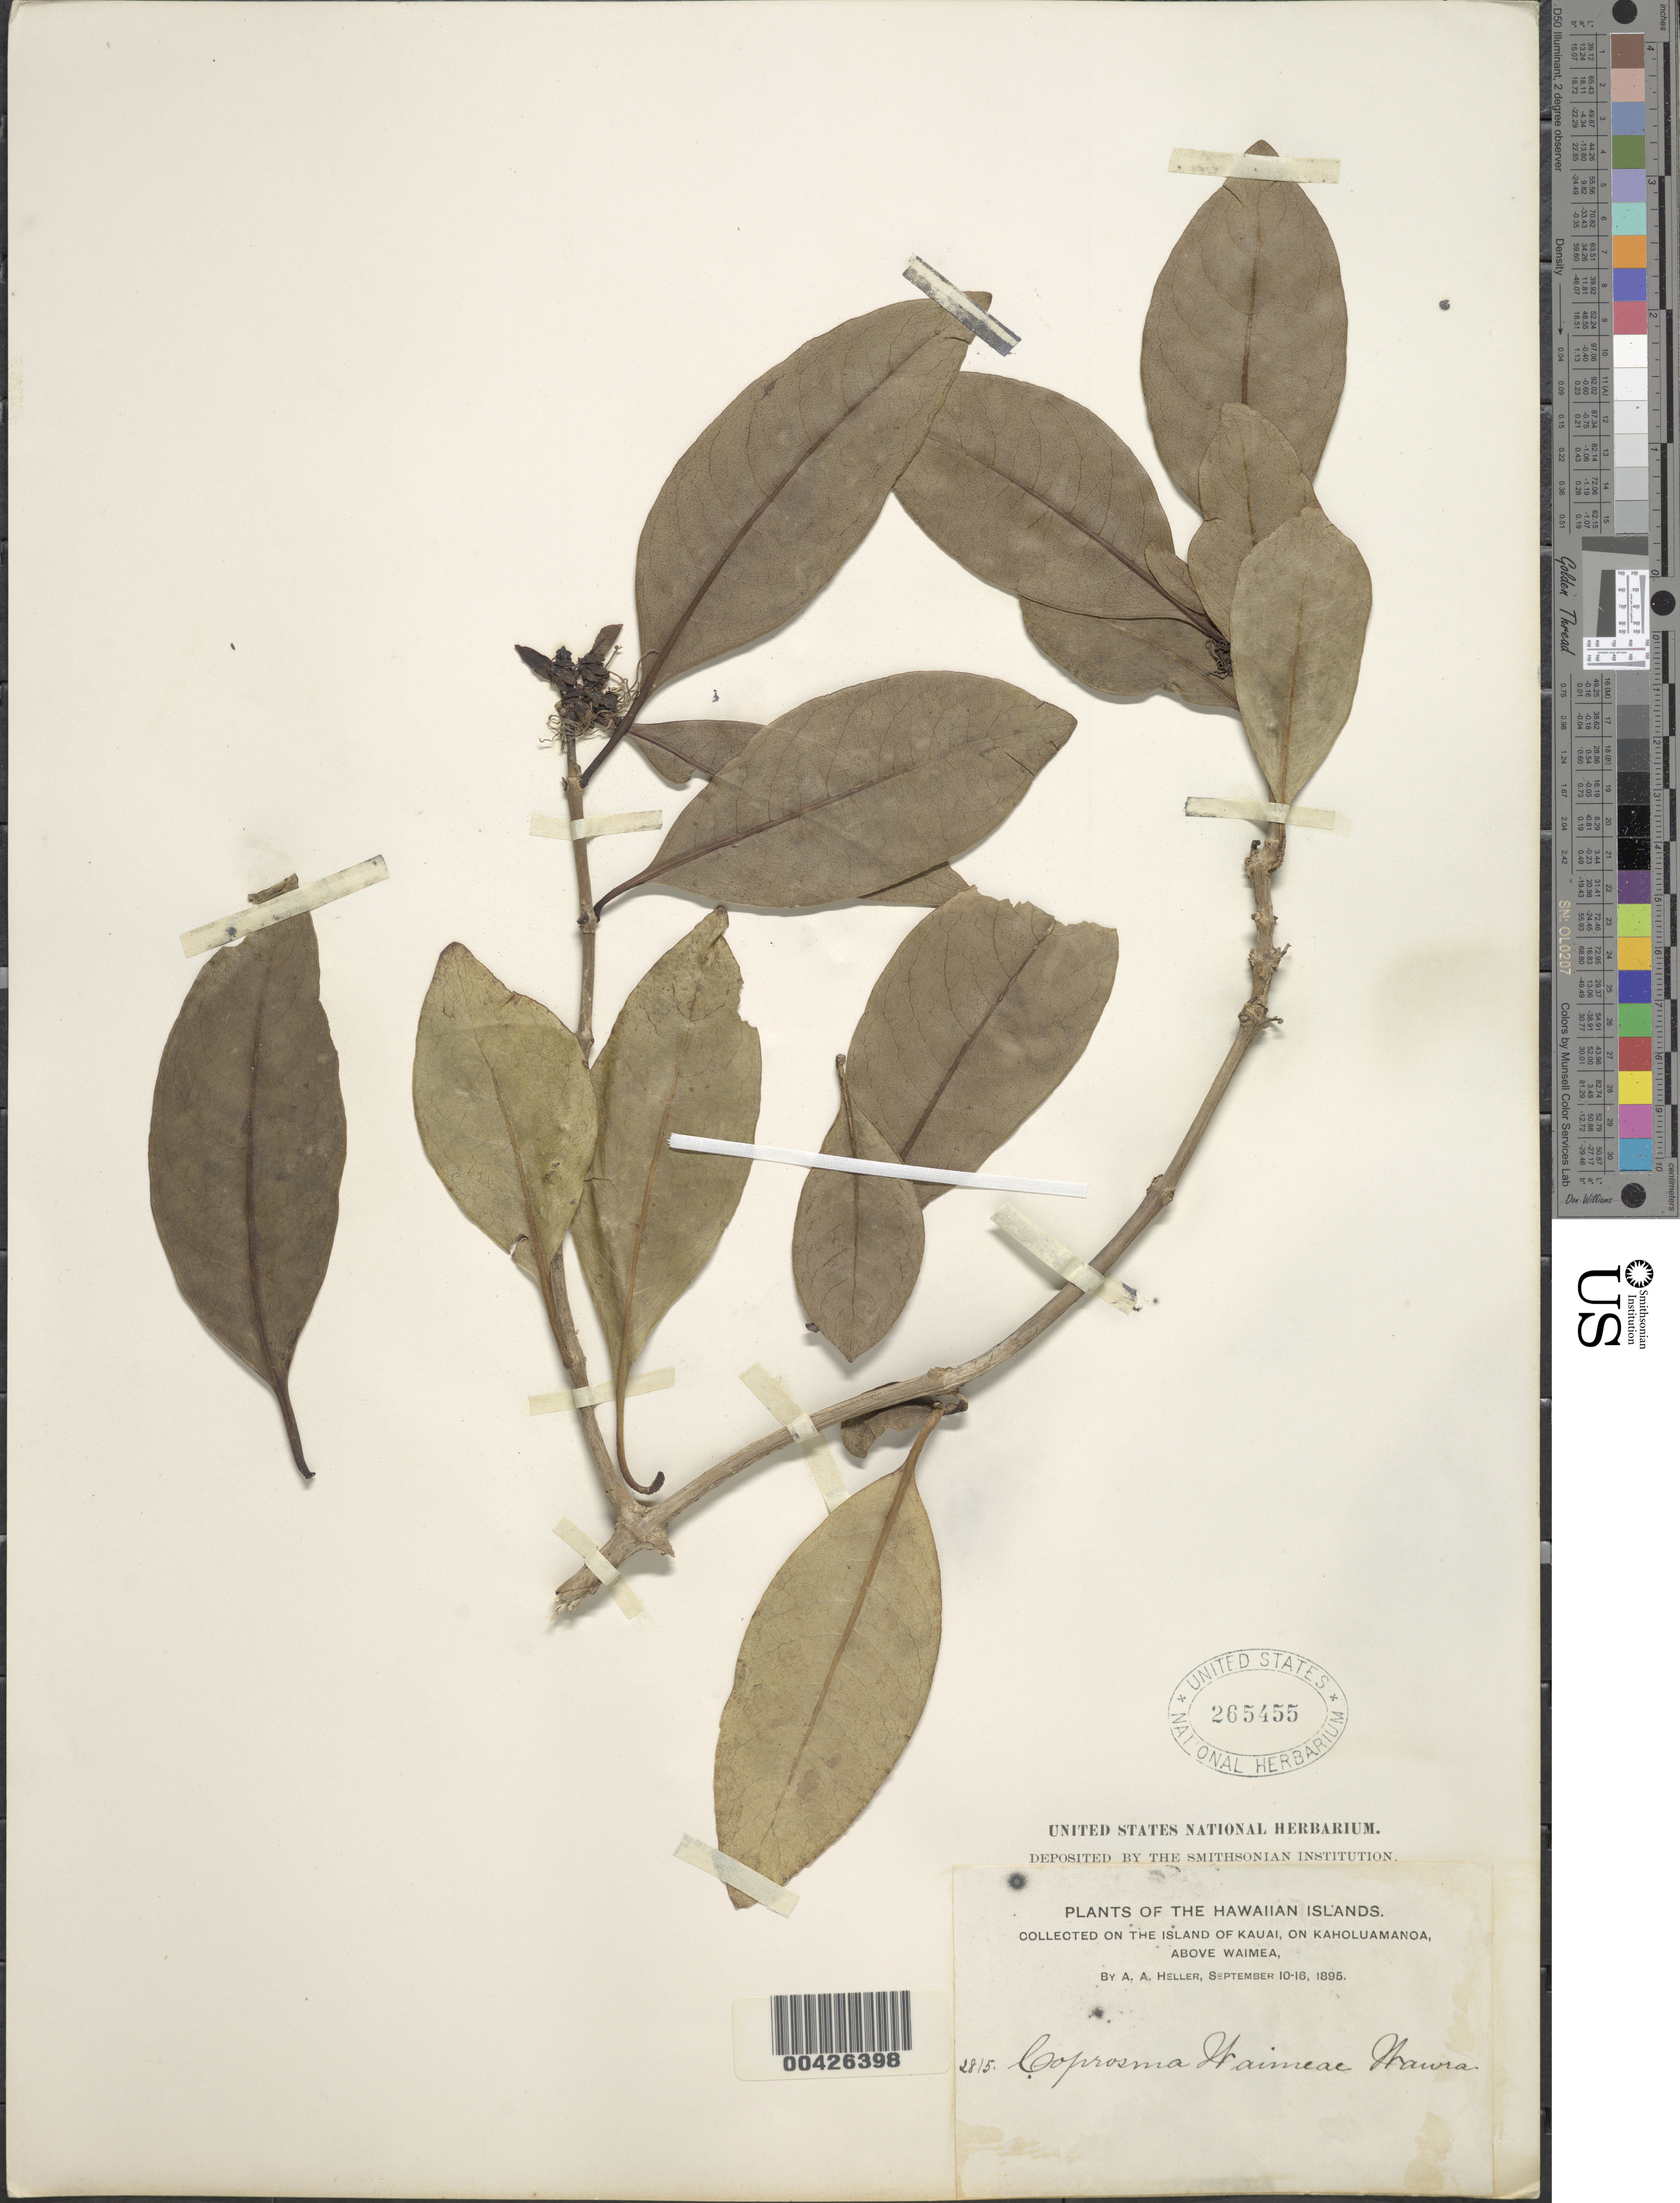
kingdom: Plantae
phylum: Tracheophyta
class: Magnoliopsida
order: Gentianales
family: Rubiaceae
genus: Coprosma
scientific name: Coprosma waimeae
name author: Wawra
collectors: A. A. Heller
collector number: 2815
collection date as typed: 10 Sep 1895 to 16 Sep 1895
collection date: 1895-09-10/1895-09-16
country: United States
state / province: Hawaii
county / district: Kauai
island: Kaua'i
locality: On the island of Kauai, on Kaholuamanoa, above Waimea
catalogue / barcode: US 265455